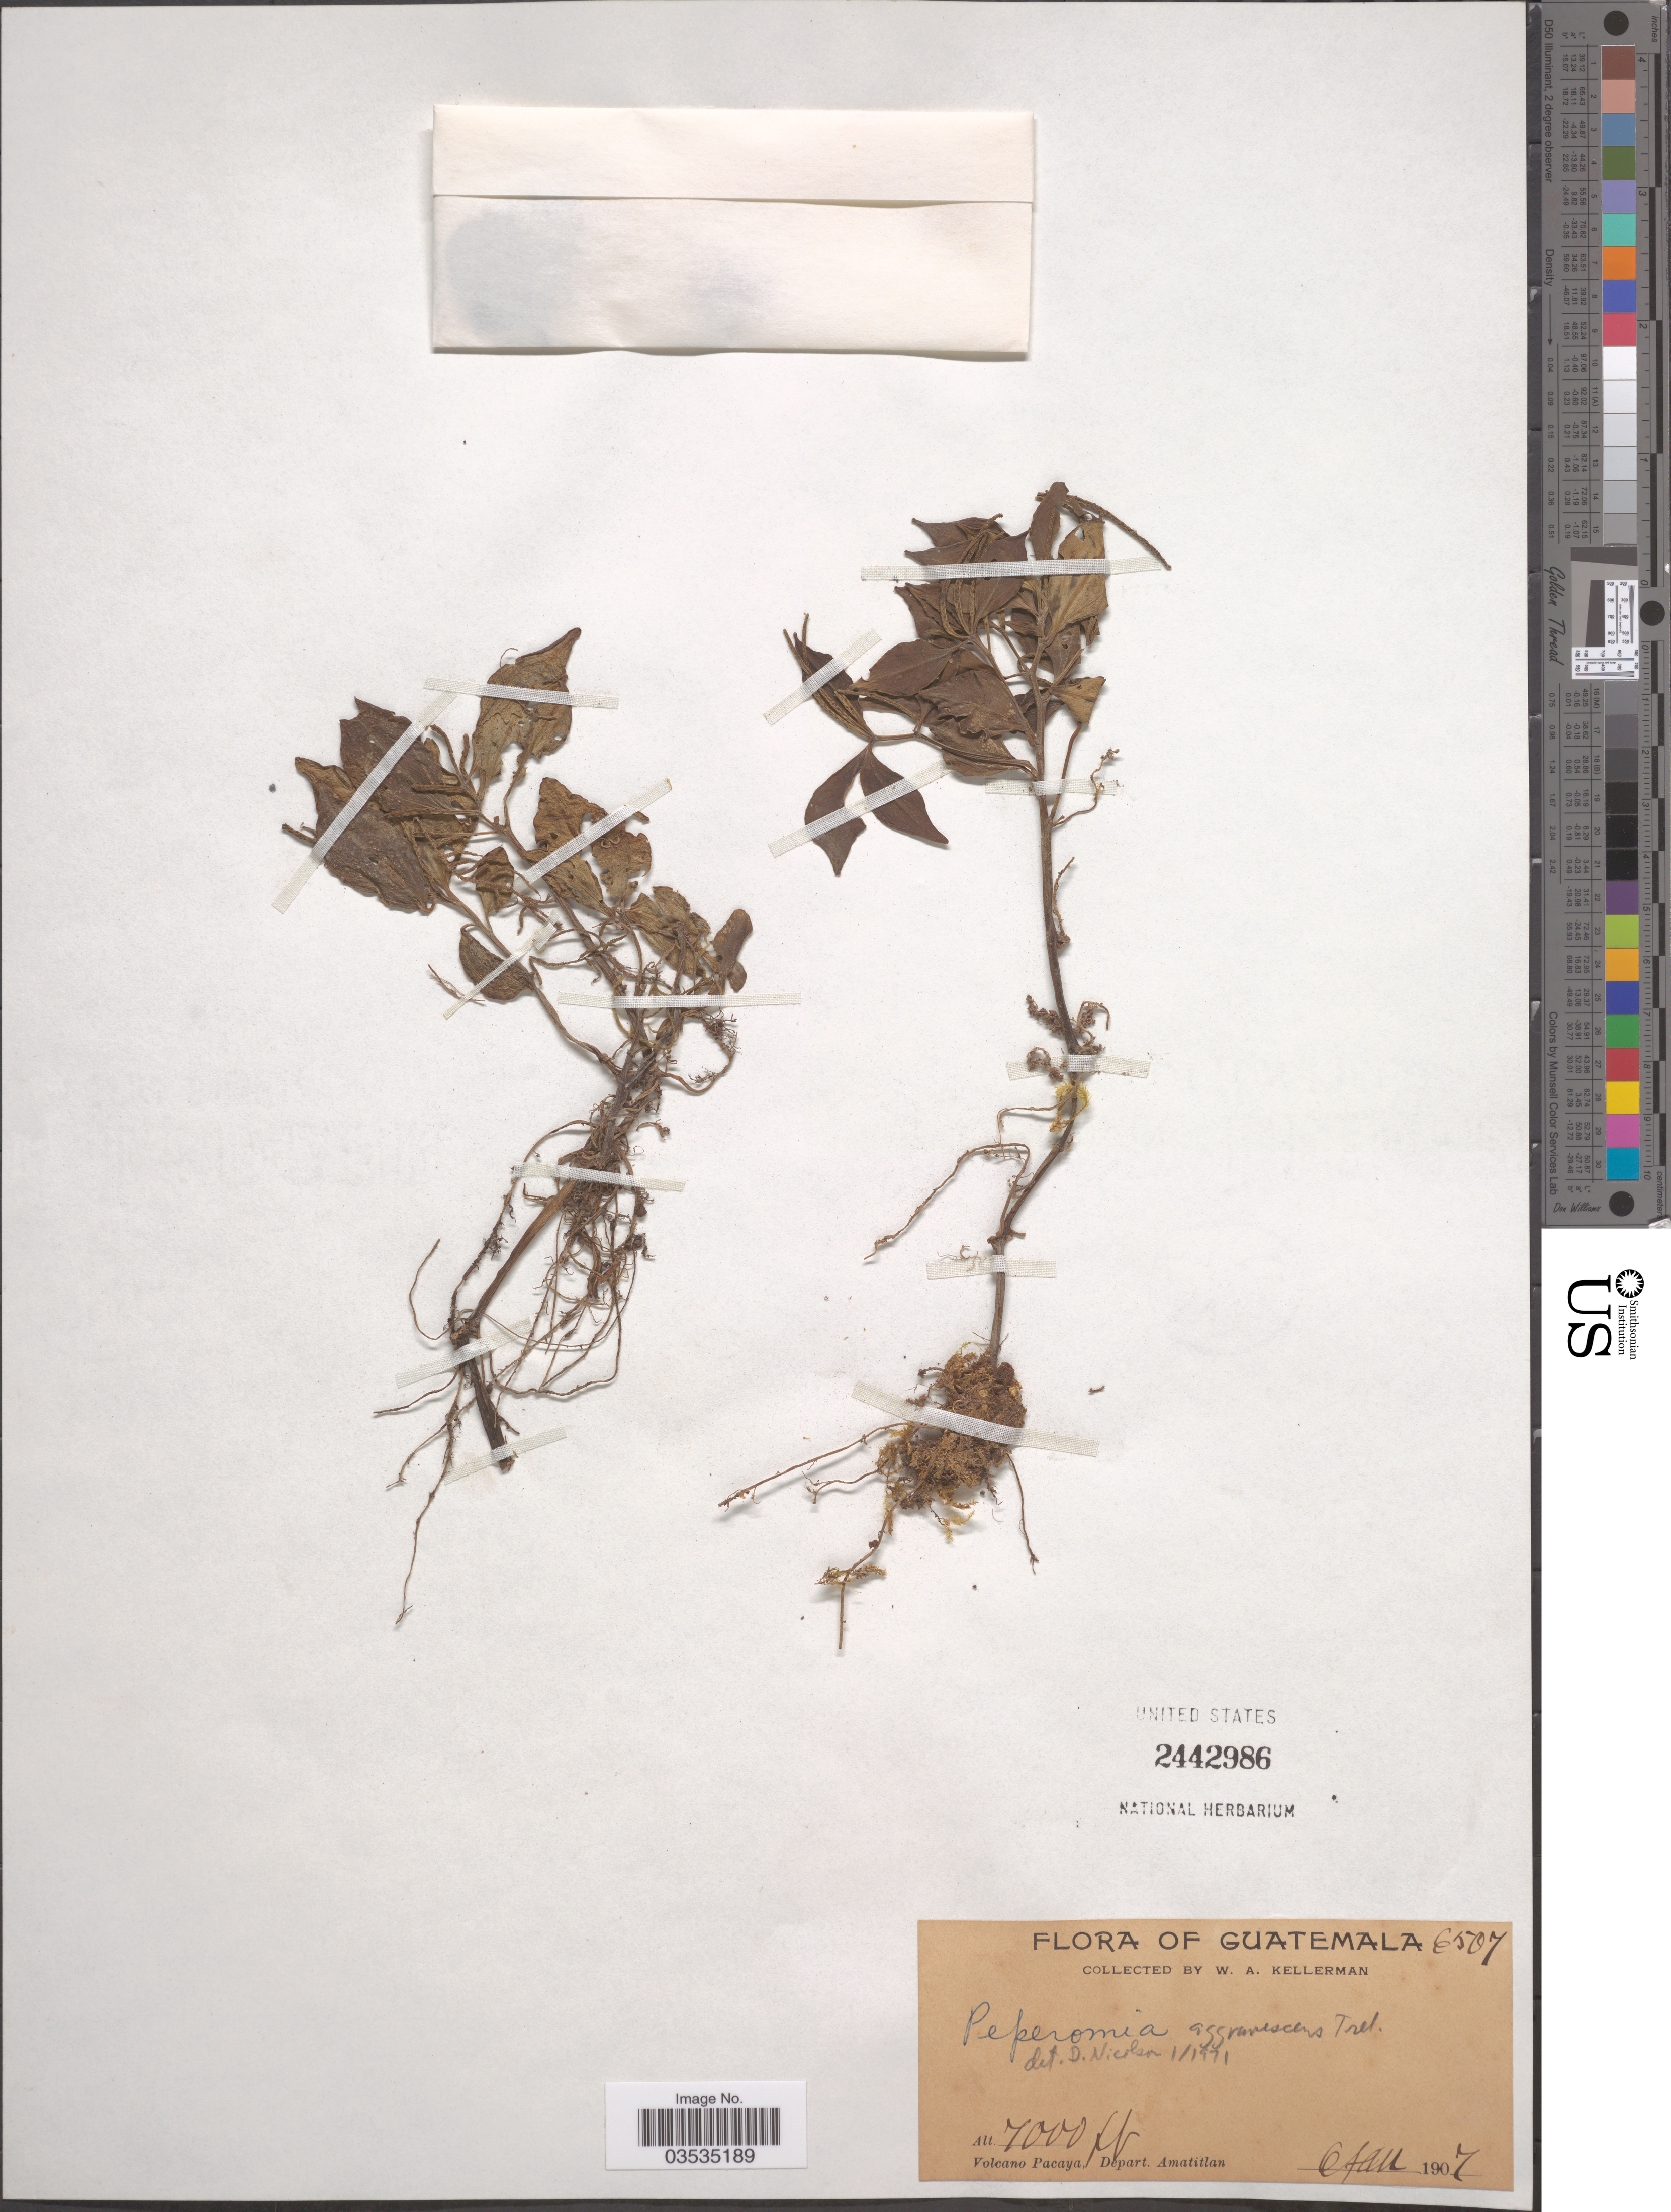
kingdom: Plantae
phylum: Tracheophyta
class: Magnoliopsida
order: Piperales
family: Piperaceae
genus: Peperomia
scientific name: Peperomia aggravescens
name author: Trel. in Yunck.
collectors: W. Kellerman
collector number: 6507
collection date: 1907-01-06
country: Guatemala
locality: Volcano Pacayo, Depart. Amatitlan.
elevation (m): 2134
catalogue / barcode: US 2442986